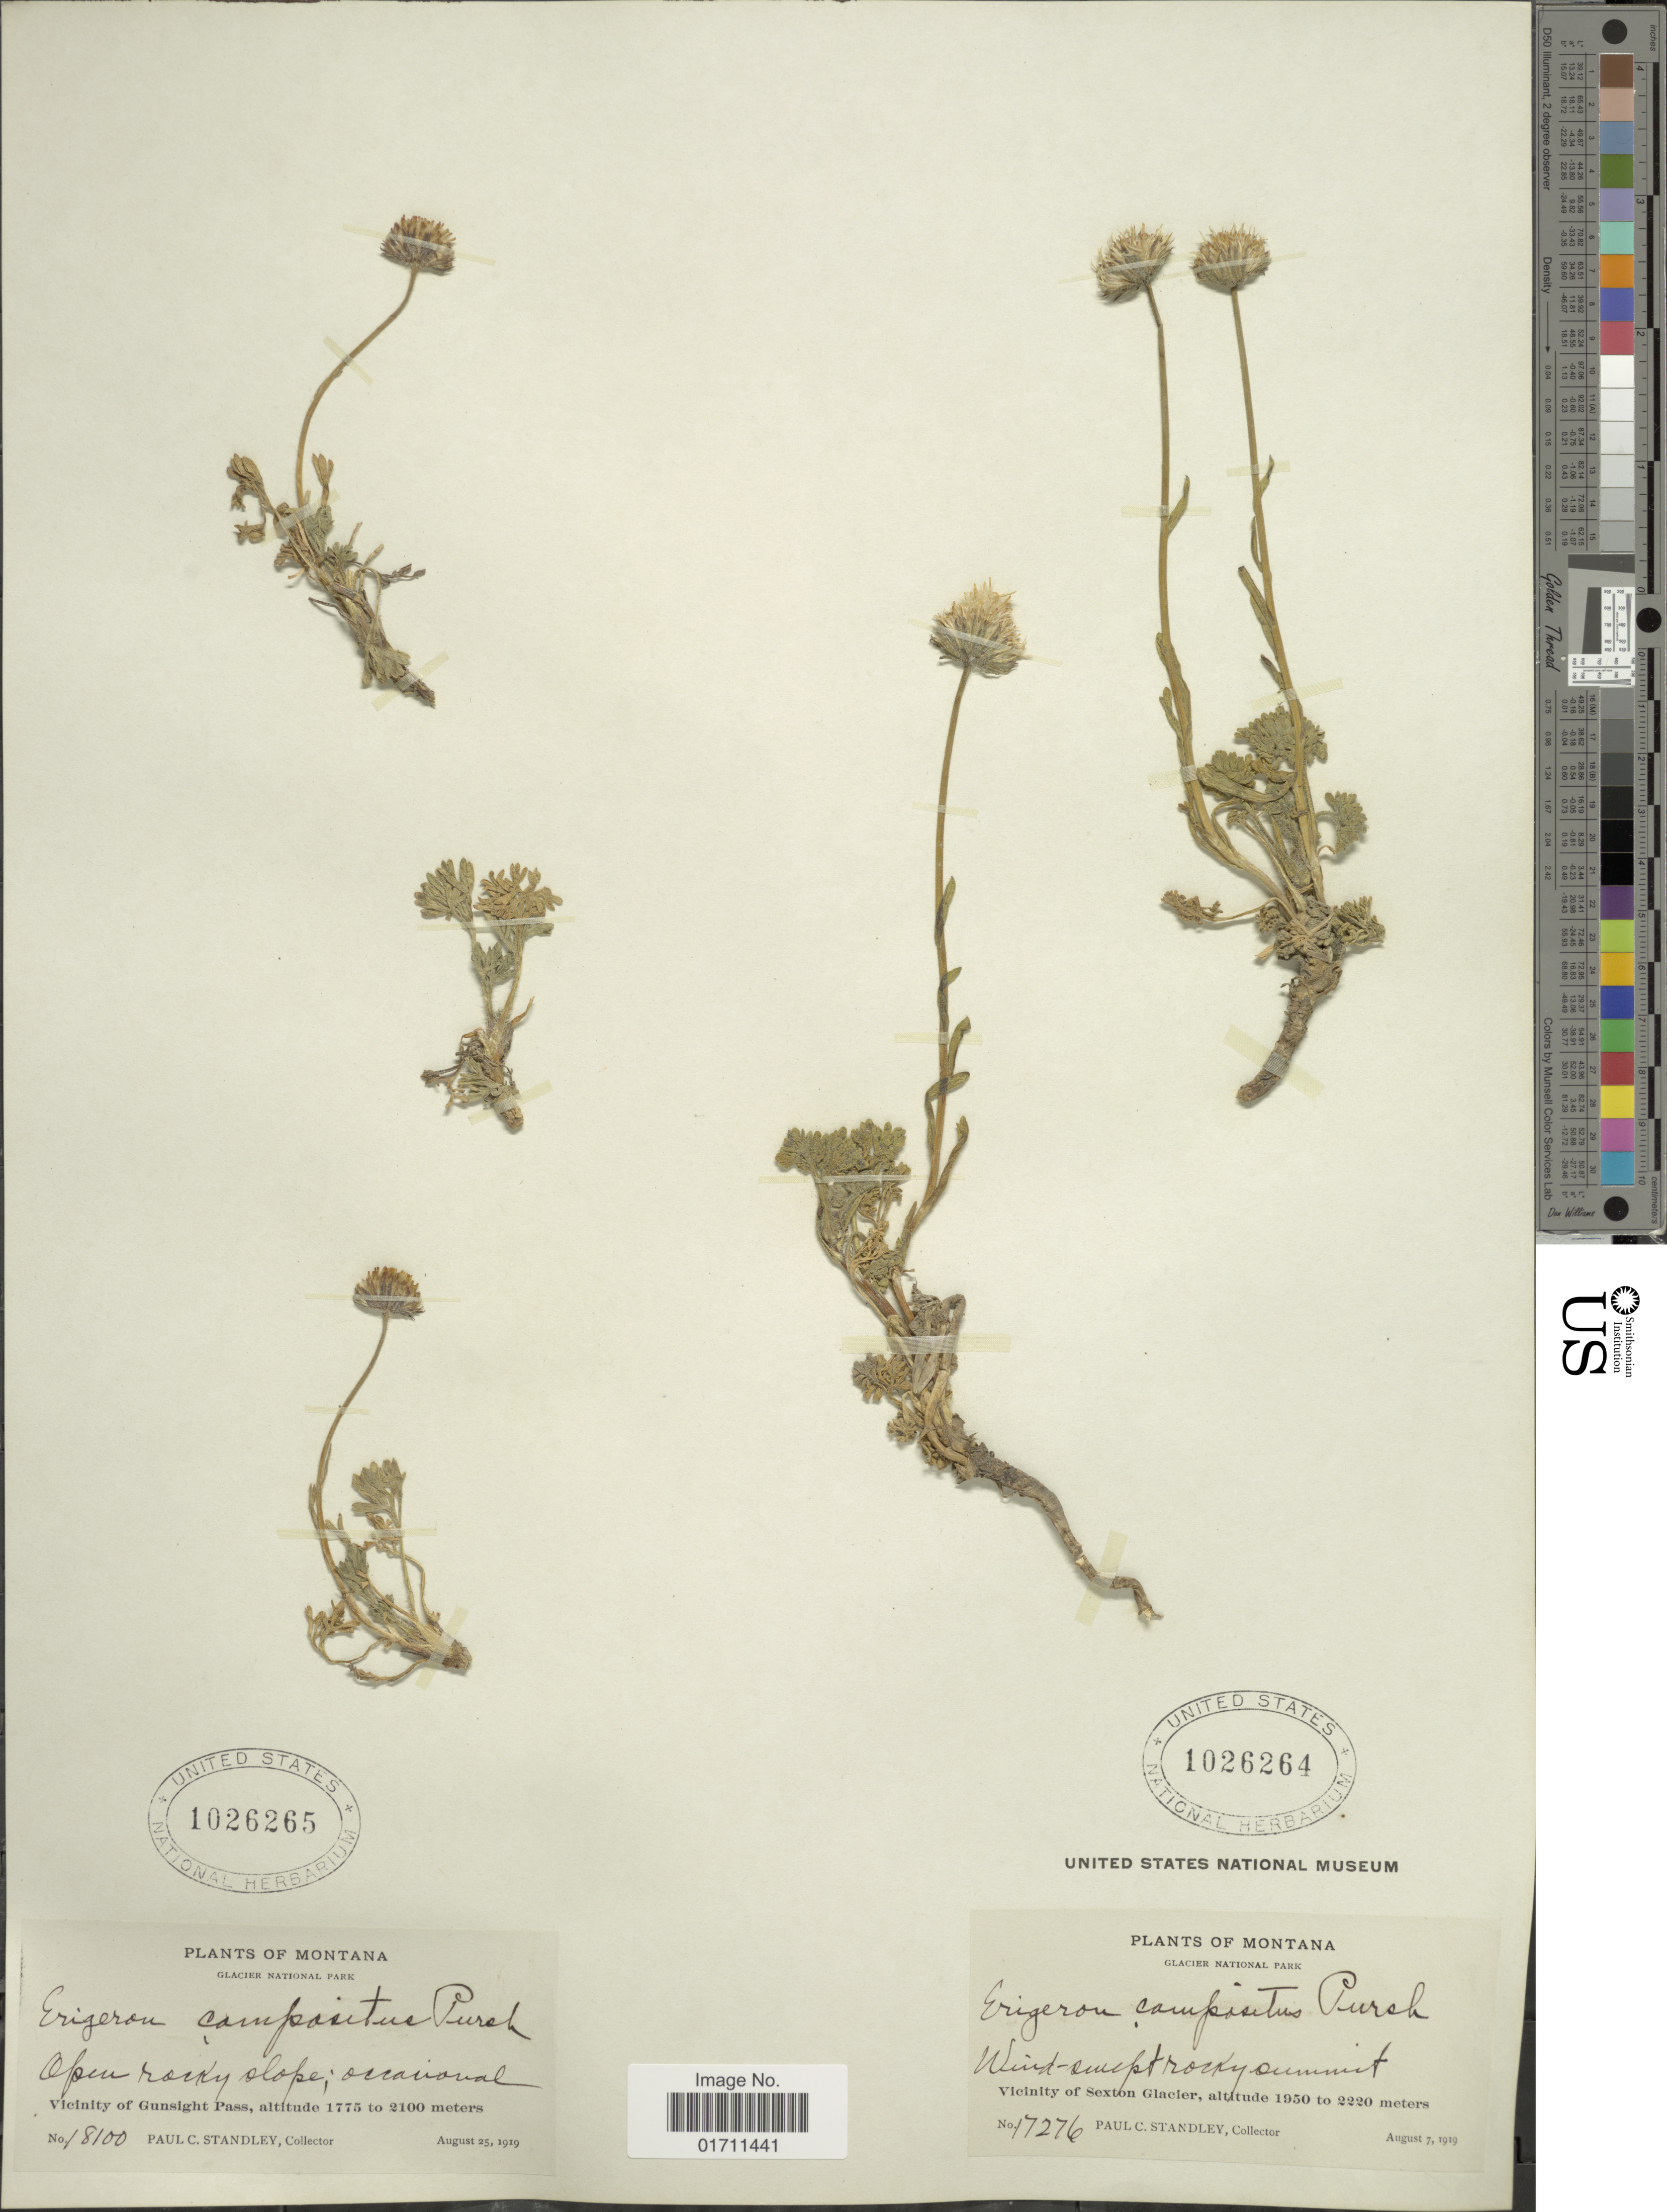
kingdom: Plantae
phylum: Tracheophyta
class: Magnoliopsida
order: Asterales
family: Asteraceae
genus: Erigeron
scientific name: Erigeron compositus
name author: Pursh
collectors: P. C. Standley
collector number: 17276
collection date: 1919-08-07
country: United States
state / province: Montana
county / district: Glacier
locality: Glacier National Park, Wind-swept rocky summit, Vicinity of Sexton Glacier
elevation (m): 1950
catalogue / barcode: US 1026264-2